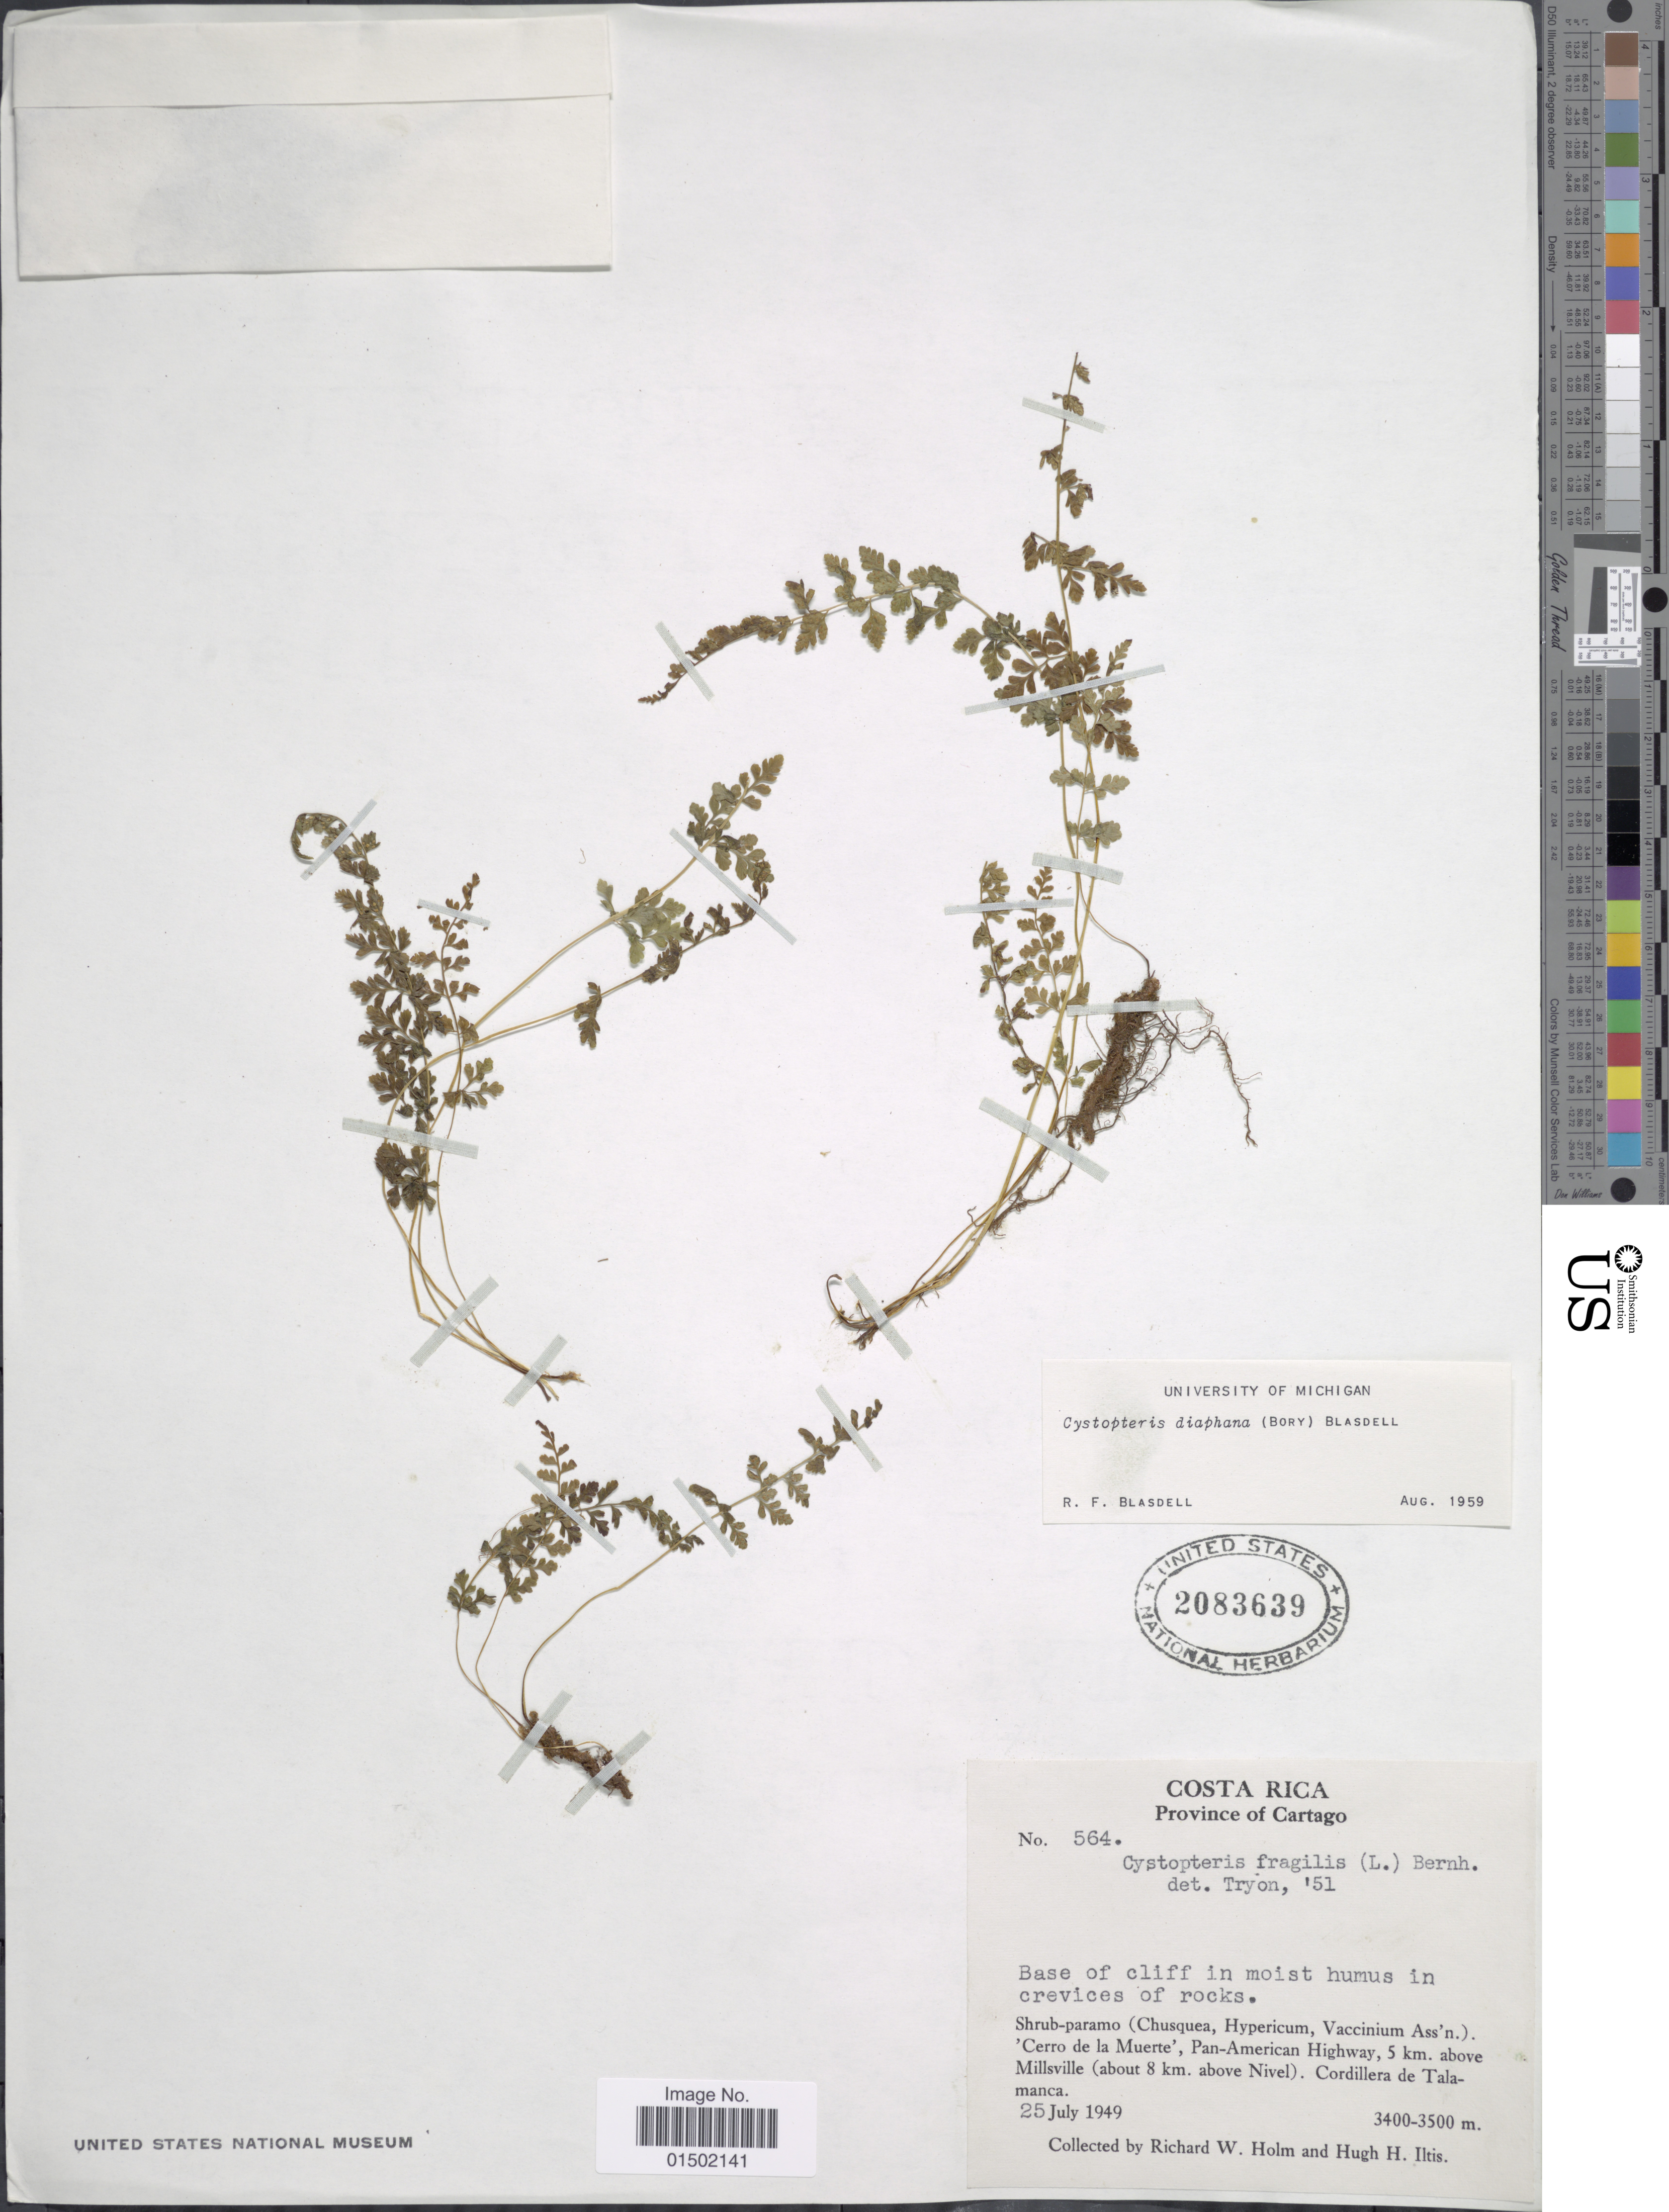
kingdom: Plantae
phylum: Tracheophyta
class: Polypodiopsida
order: Polypodiales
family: Cystopteridaceae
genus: Cystopteris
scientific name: Cystopteris diaphana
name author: (Bory) Blasdell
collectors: R. W. Holm & H. H. Iltis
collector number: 564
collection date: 1949-07-25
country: Costa Rica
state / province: Cartago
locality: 'Cerro de la Muerte', Pan-American Highway, 5 km. above Millsville (about 8 km. above Nivel). Cordillera de Talamanca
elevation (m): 3400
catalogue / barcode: US 2083639